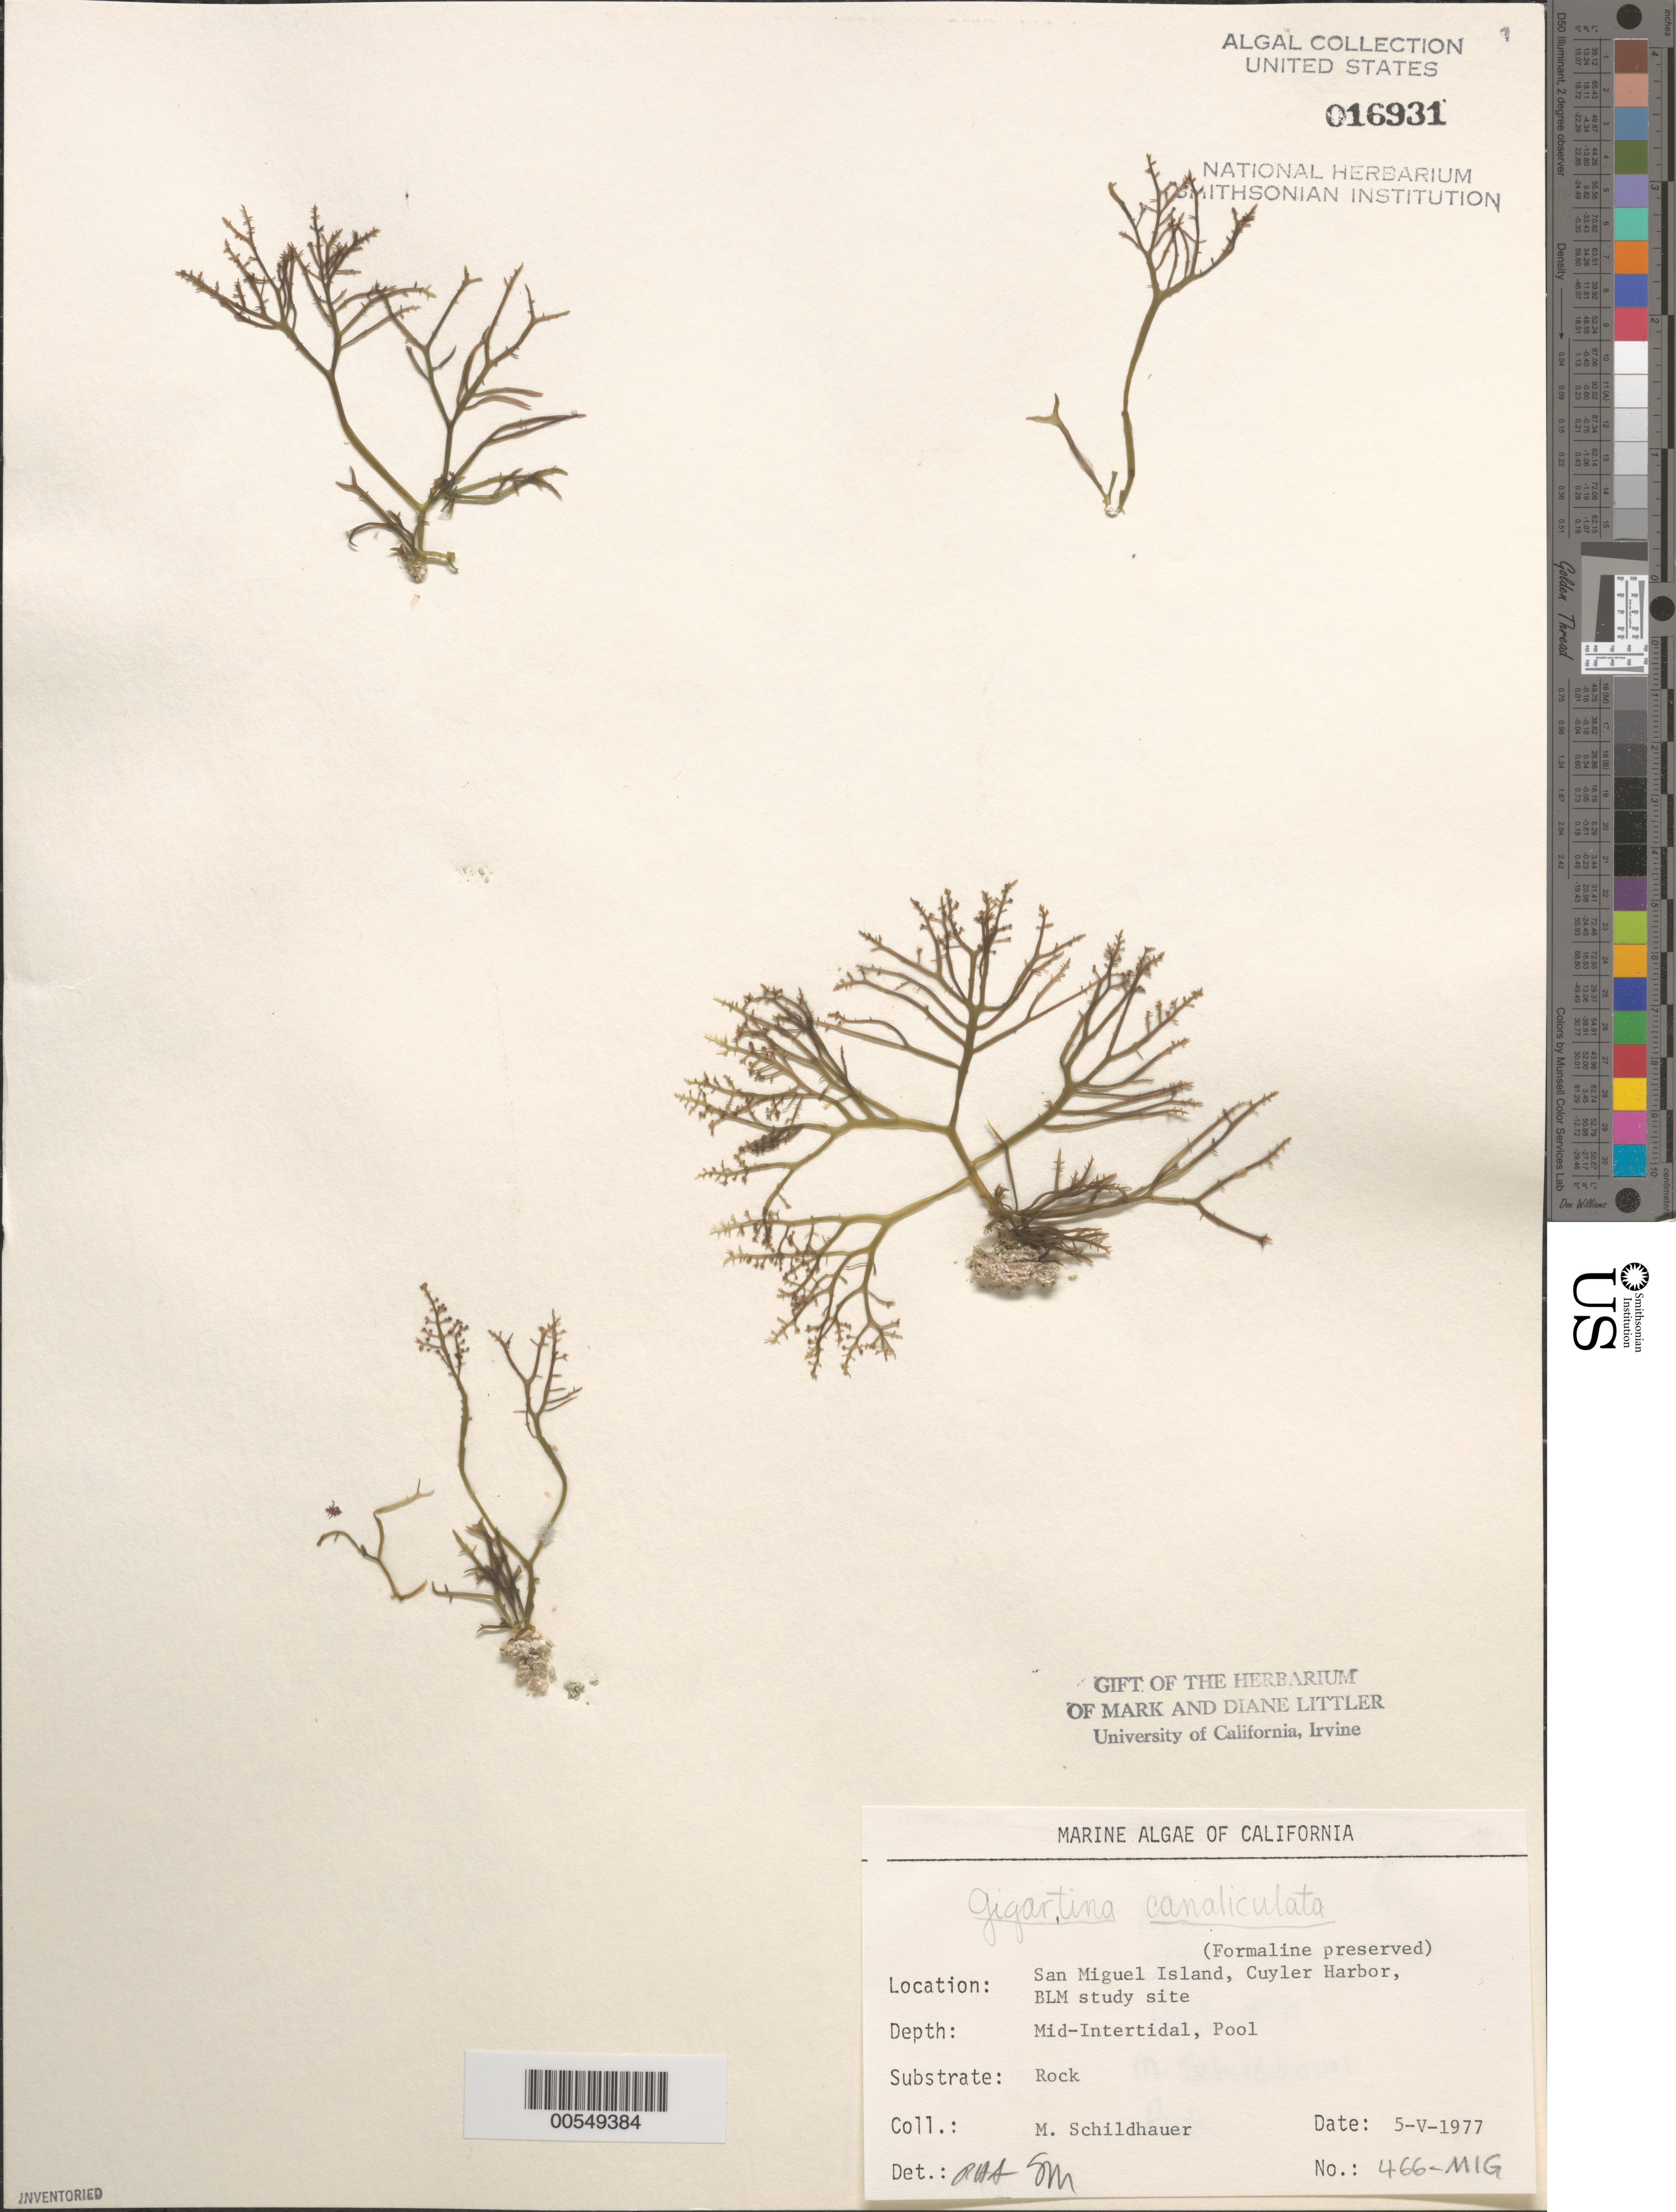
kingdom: Plantae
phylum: Rhodophyta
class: Florideophyceae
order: Gigartinales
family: Gigartinaceae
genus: Chondracanthus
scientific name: Chondracanthus canaliculatus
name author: (Harv.) Guiry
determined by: Algae name updating Project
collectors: M. Schildhauer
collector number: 466-MIG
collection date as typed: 05 May 1977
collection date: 1977-05-05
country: United States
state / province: California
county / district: Santa Barbara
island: San Miguel Island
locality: Cuyler Harbor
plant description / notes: BLM-SOCALBIGHT Rocky Intertidal Survey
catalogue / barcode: US 16931